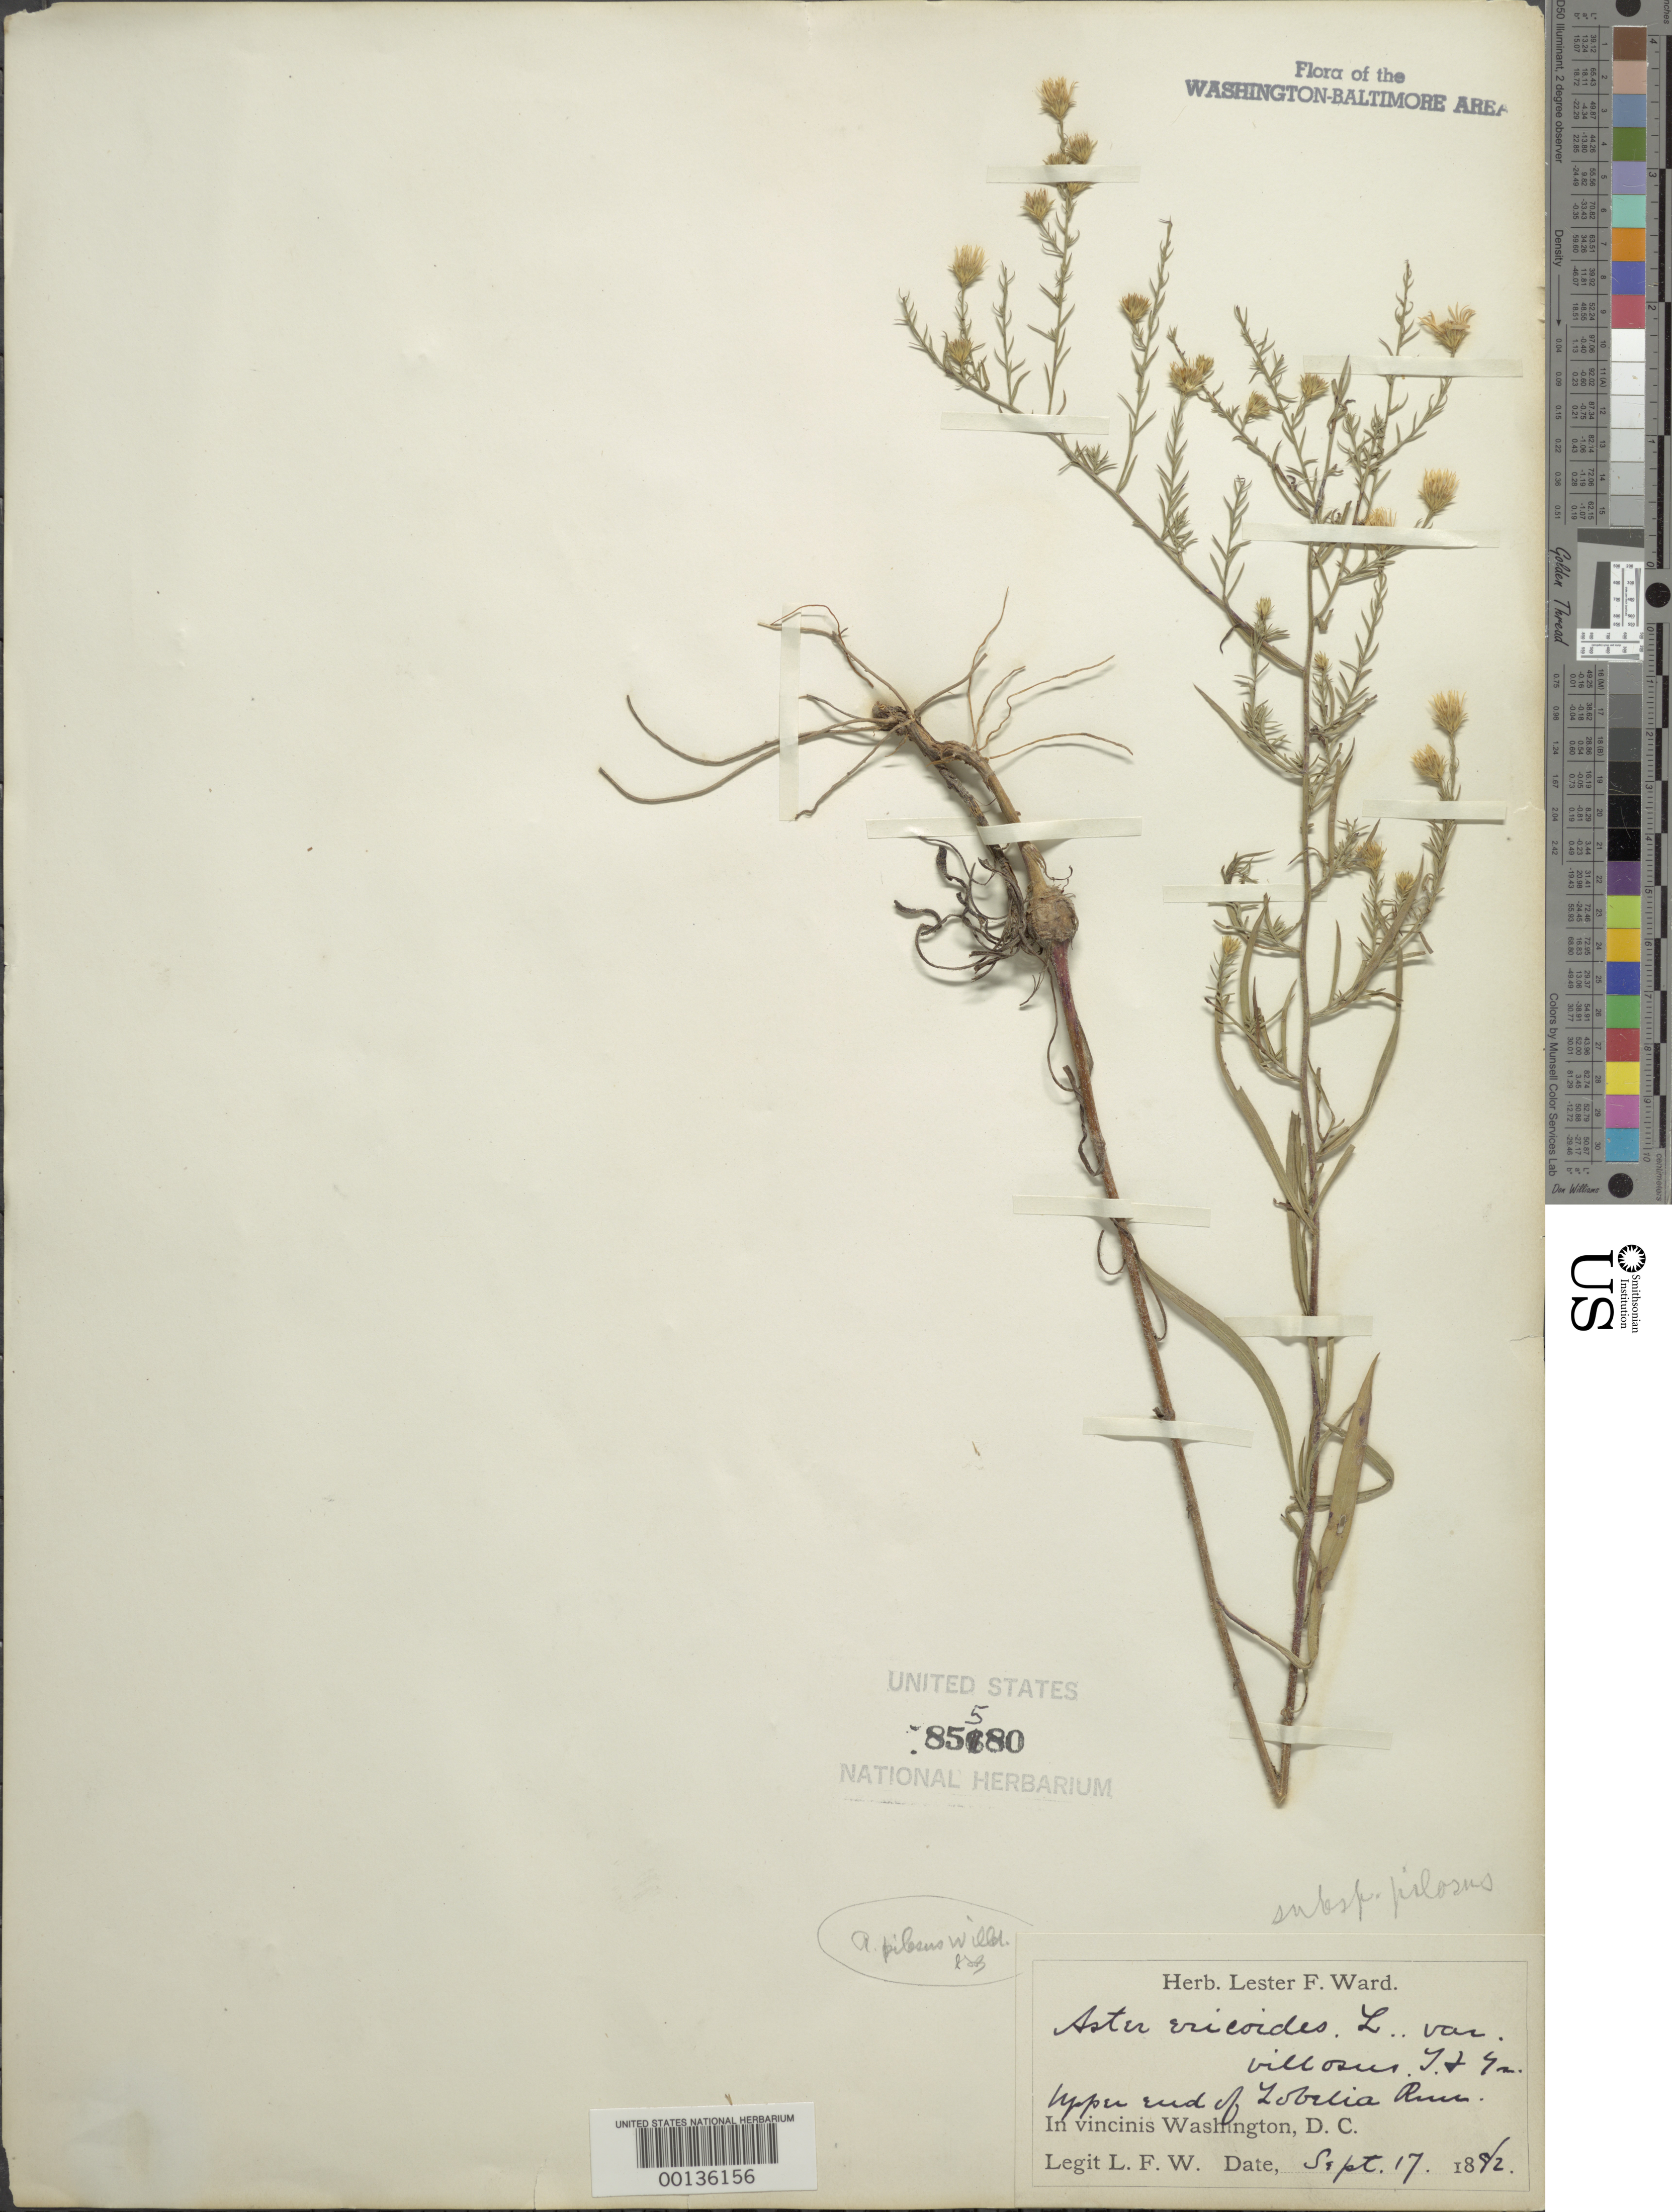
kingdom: Plantae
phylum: Tracheophyta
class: Magnoliopsida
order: Asterales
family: Asteraceae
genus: Symphyotrichum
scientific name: Symphyotrichum pilosum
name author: (Willd.) G.L. Nesom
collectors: L. F. Ward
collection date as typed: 17 Sep 1882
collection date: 1882-09-17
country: United States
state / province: District of Columbia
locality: Upper end of Lobelia Run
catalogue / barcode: US 85580